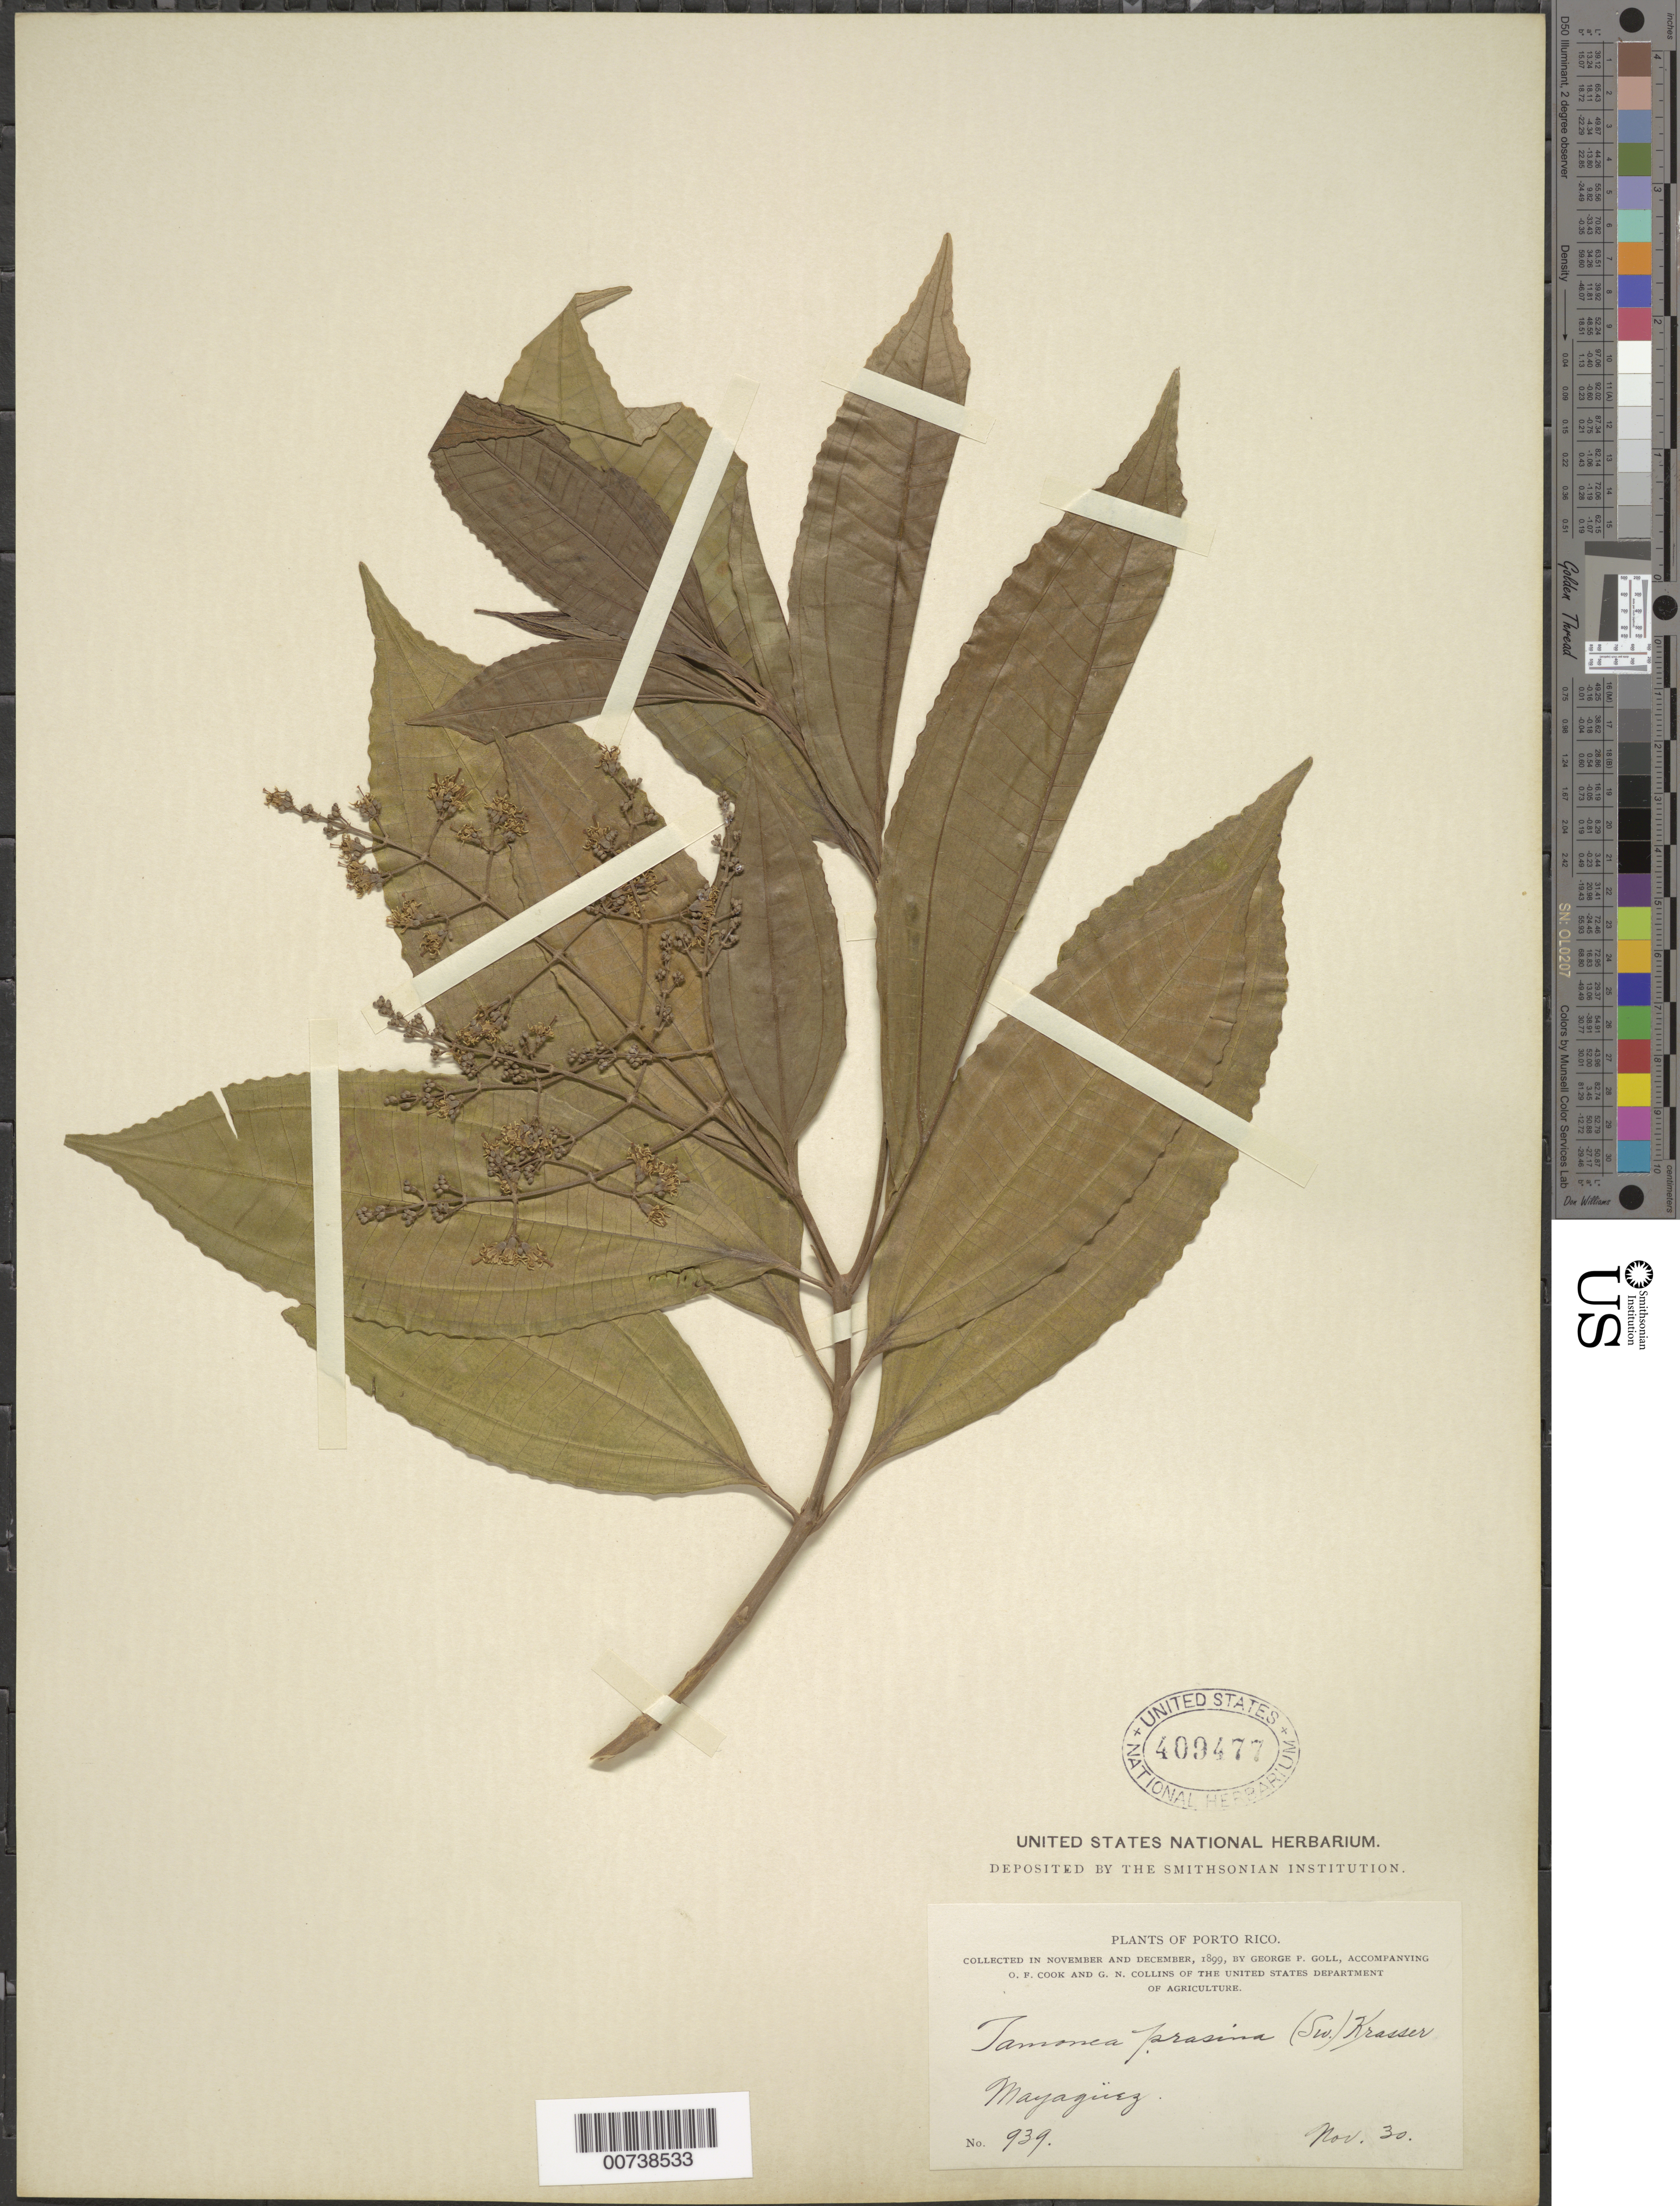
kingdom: Plantae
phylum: Tracheophyta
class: Magnoliopsida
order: Myrtales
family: Melastomataceae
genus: Miconia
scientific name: Miconia prasina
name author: (Sw.) DC.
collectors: G. Goll, O. F. Cook & G. N. Collins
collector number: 939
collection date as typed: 30 Nov 1899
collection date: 1899-11-30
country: Puerto Rico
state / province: Mayagüez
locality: Mayaguez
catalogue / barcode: US 409477